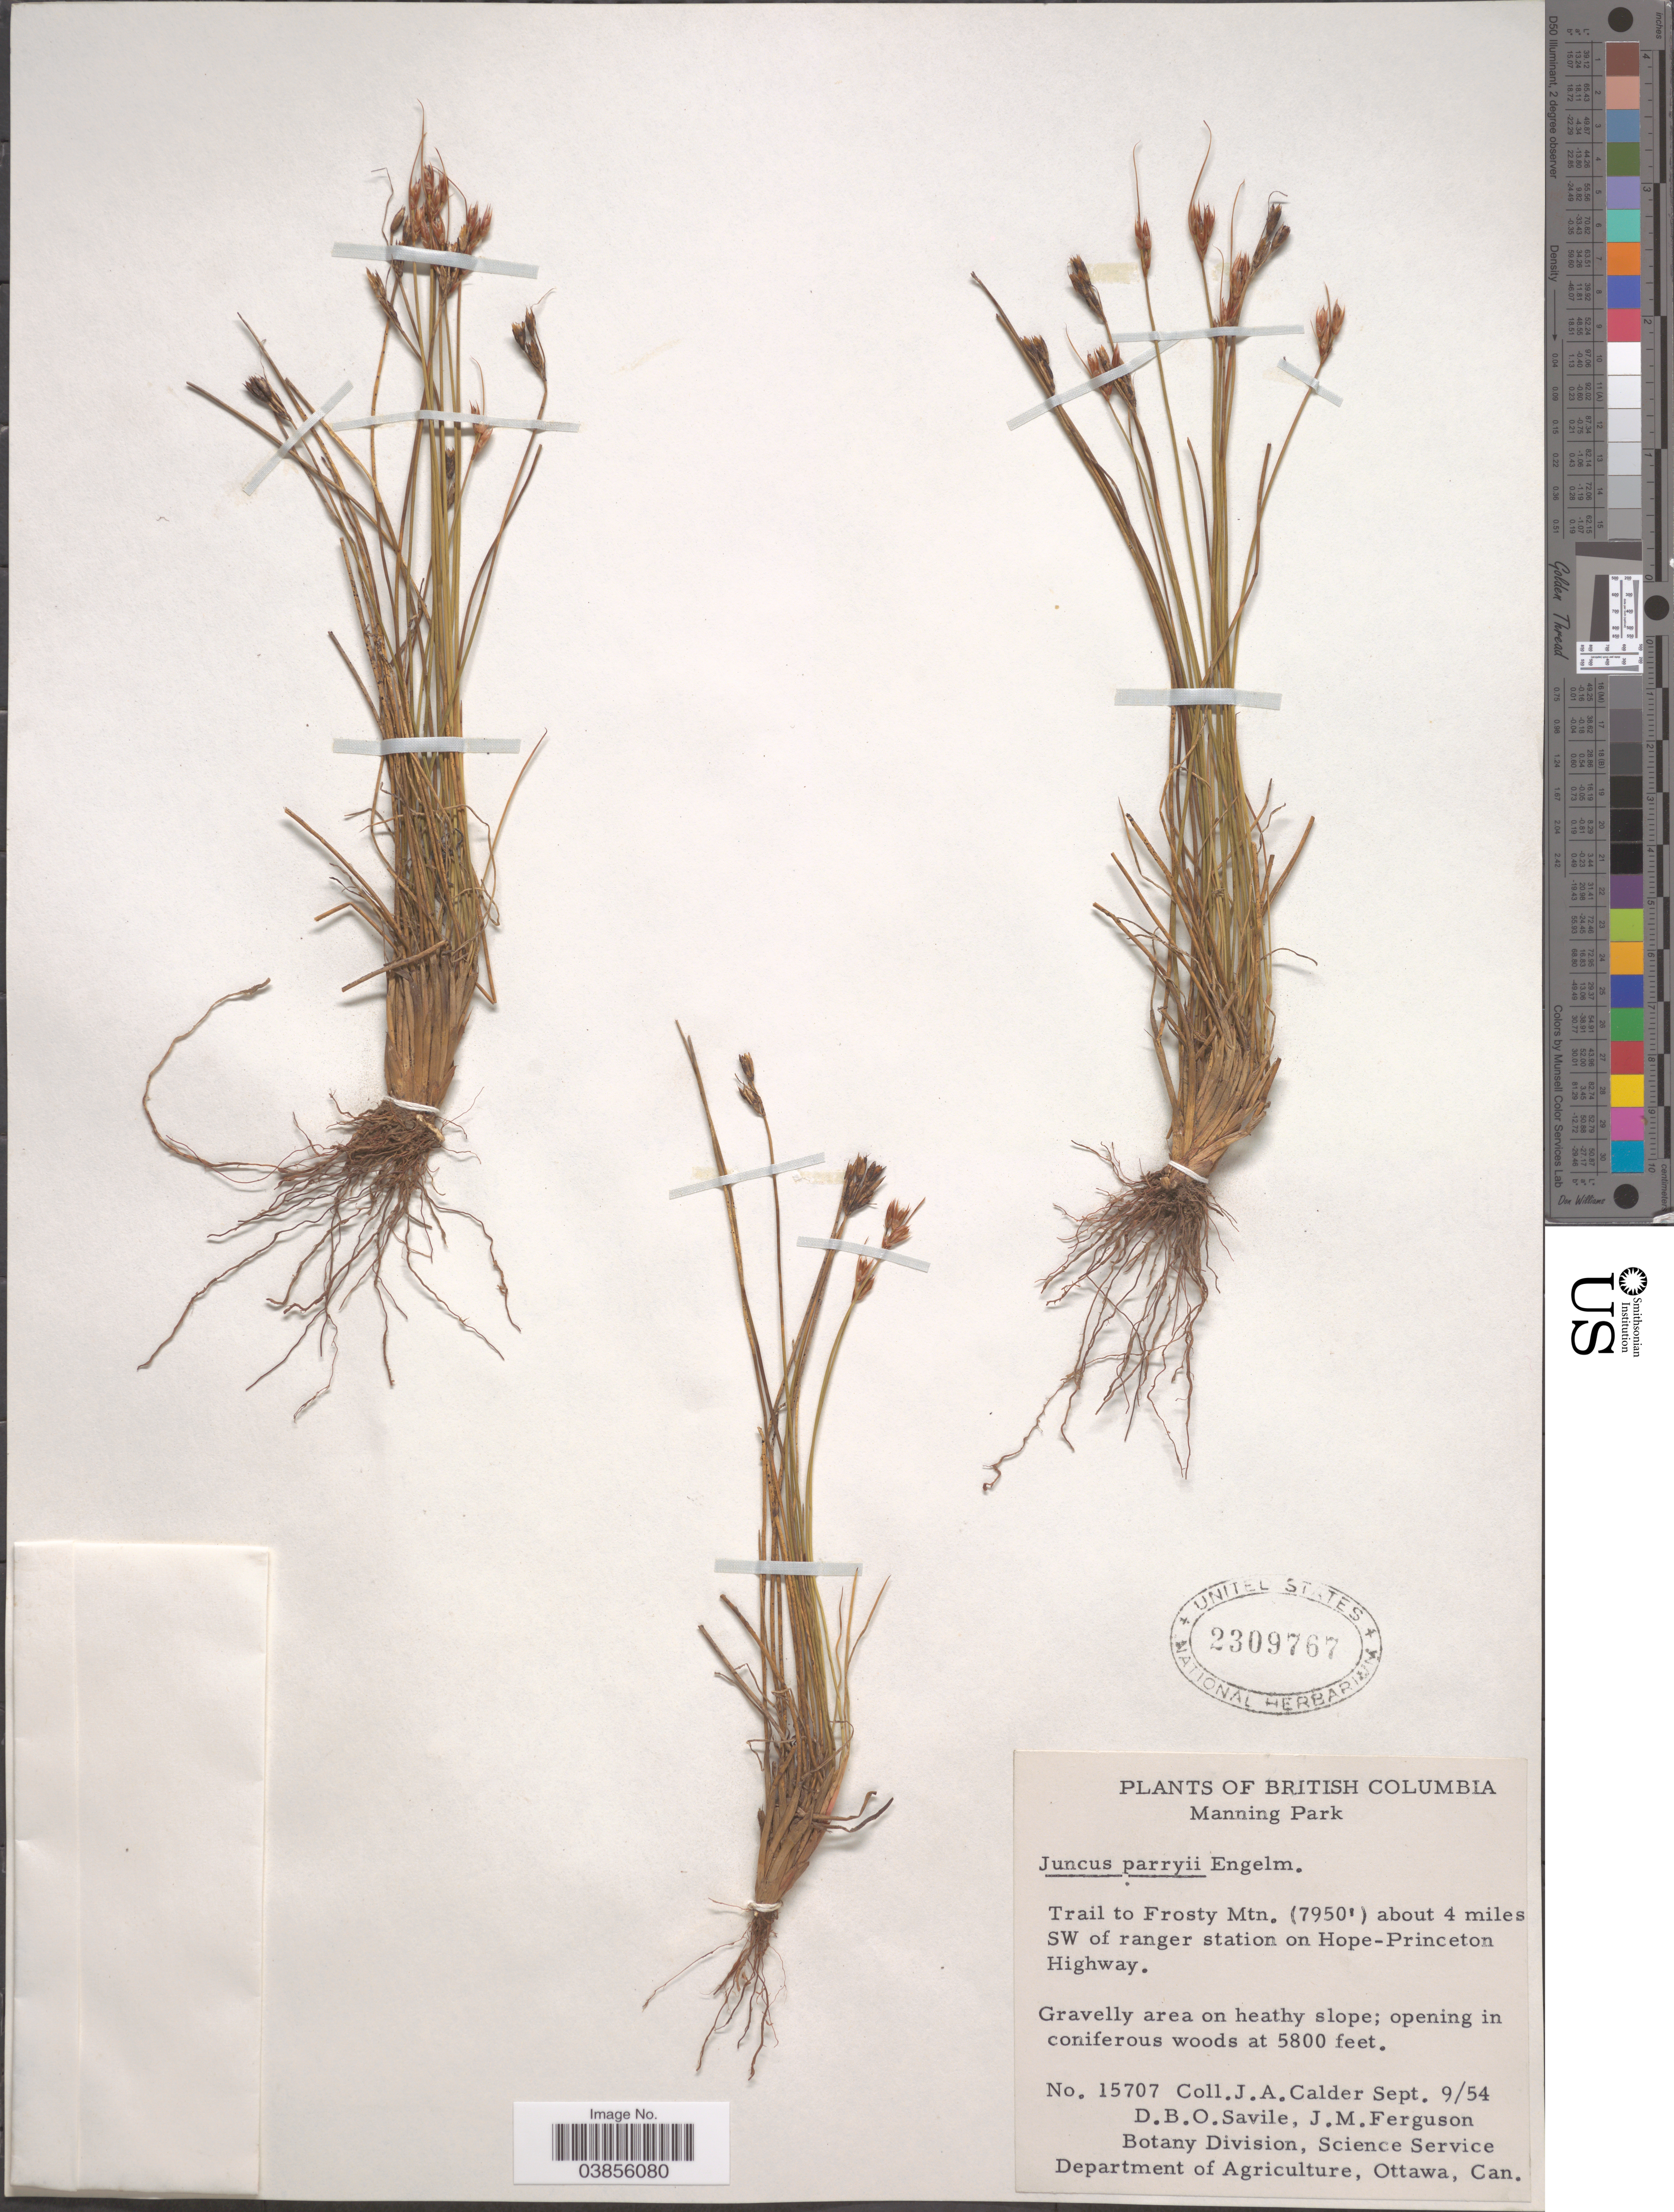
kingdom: Plantae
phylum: Tracheophyta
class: Liliopsida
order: Poales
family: Juncaceae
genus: Juncus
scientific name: Juncus parryi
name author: Engelm.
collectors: J. A. Calder, D. Savile & J. M. Ferguson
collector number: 15707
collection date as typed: Transcribed d/m/y: 9/9/54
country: Canada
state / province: British Columbia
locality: Manning Park. Trail to Frosty Mtn. about 4 miles SW of ranger station on Hope-Princeton Highway.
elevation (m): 2423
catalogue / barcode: US 2309767